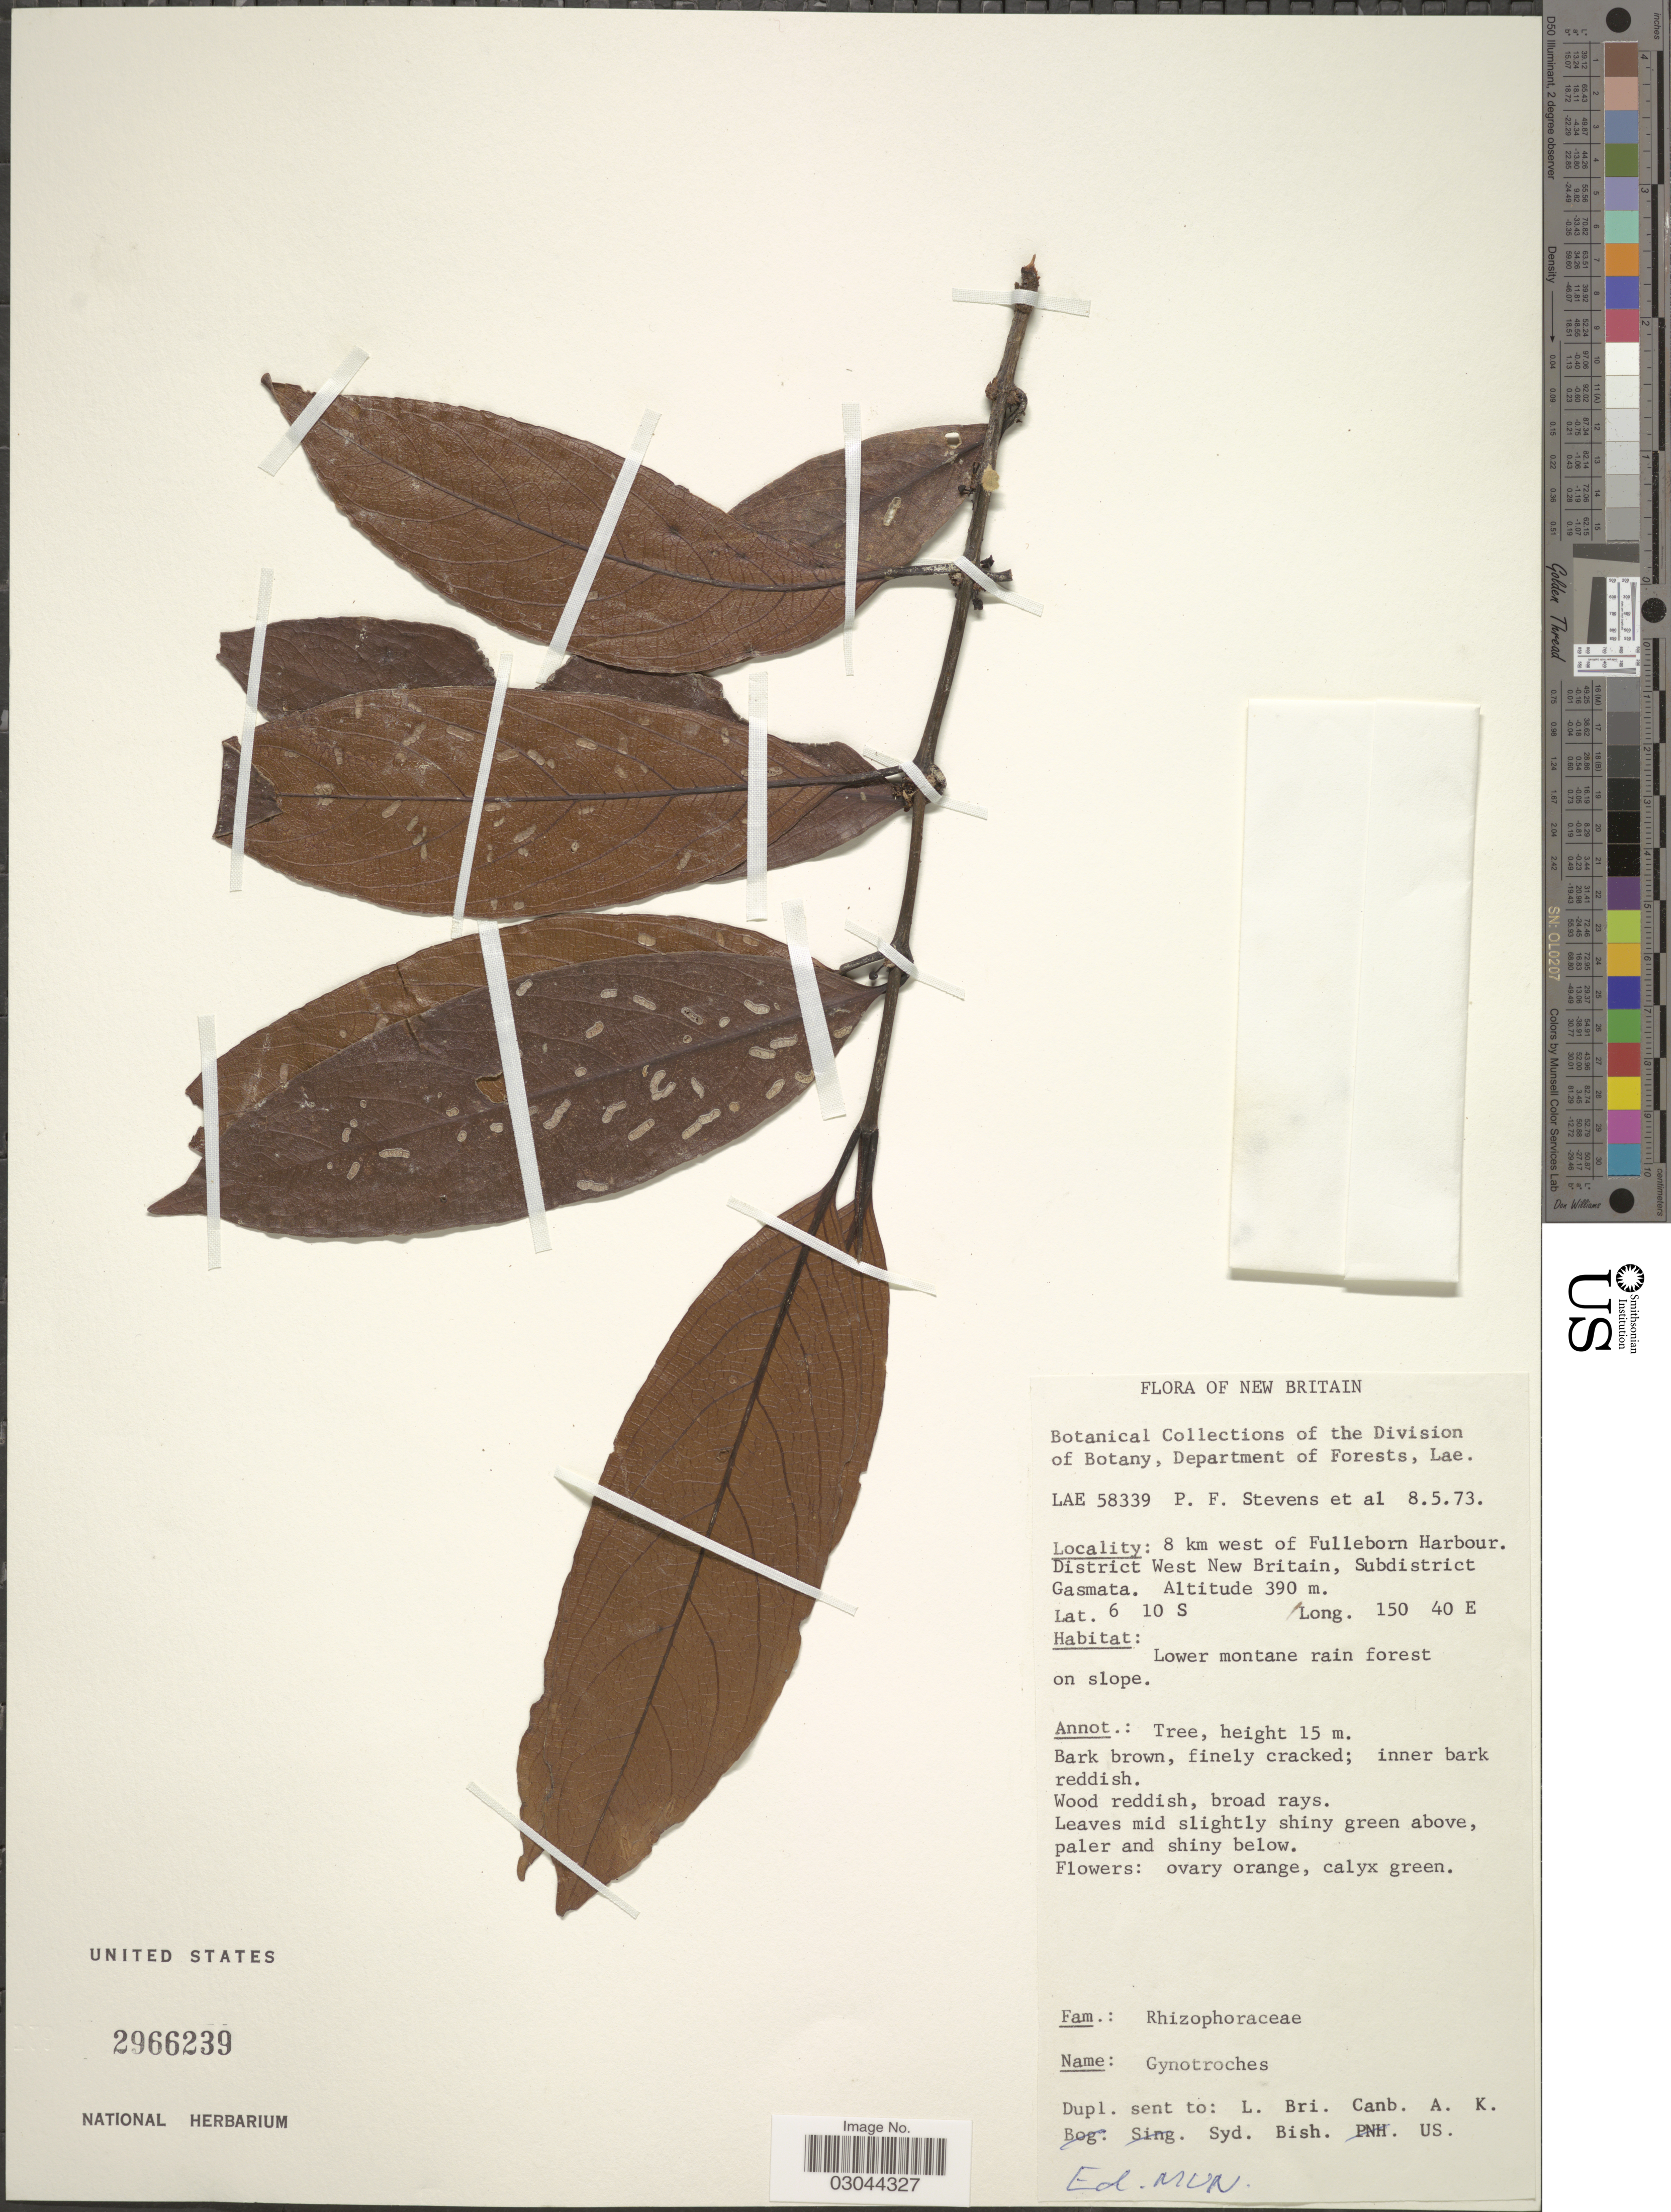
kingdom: Plantae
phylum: Tracheophyta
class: Magnoliopsida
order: Malpighiales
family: Rhizophoraceae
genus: Gynotroches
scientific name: Gynotroches axillaris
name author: Blume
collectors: P. F. Stevens & et al.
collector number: LAE58339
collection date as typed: Transcribed d/m/y: 8/5/73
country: Papua New Guinea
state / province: West New Britain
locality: New Britain. 8 km west of Fulleborn Harbour. District West New Britain, Subdistrict Gasmata.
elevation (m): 390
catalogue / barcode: US 2966239